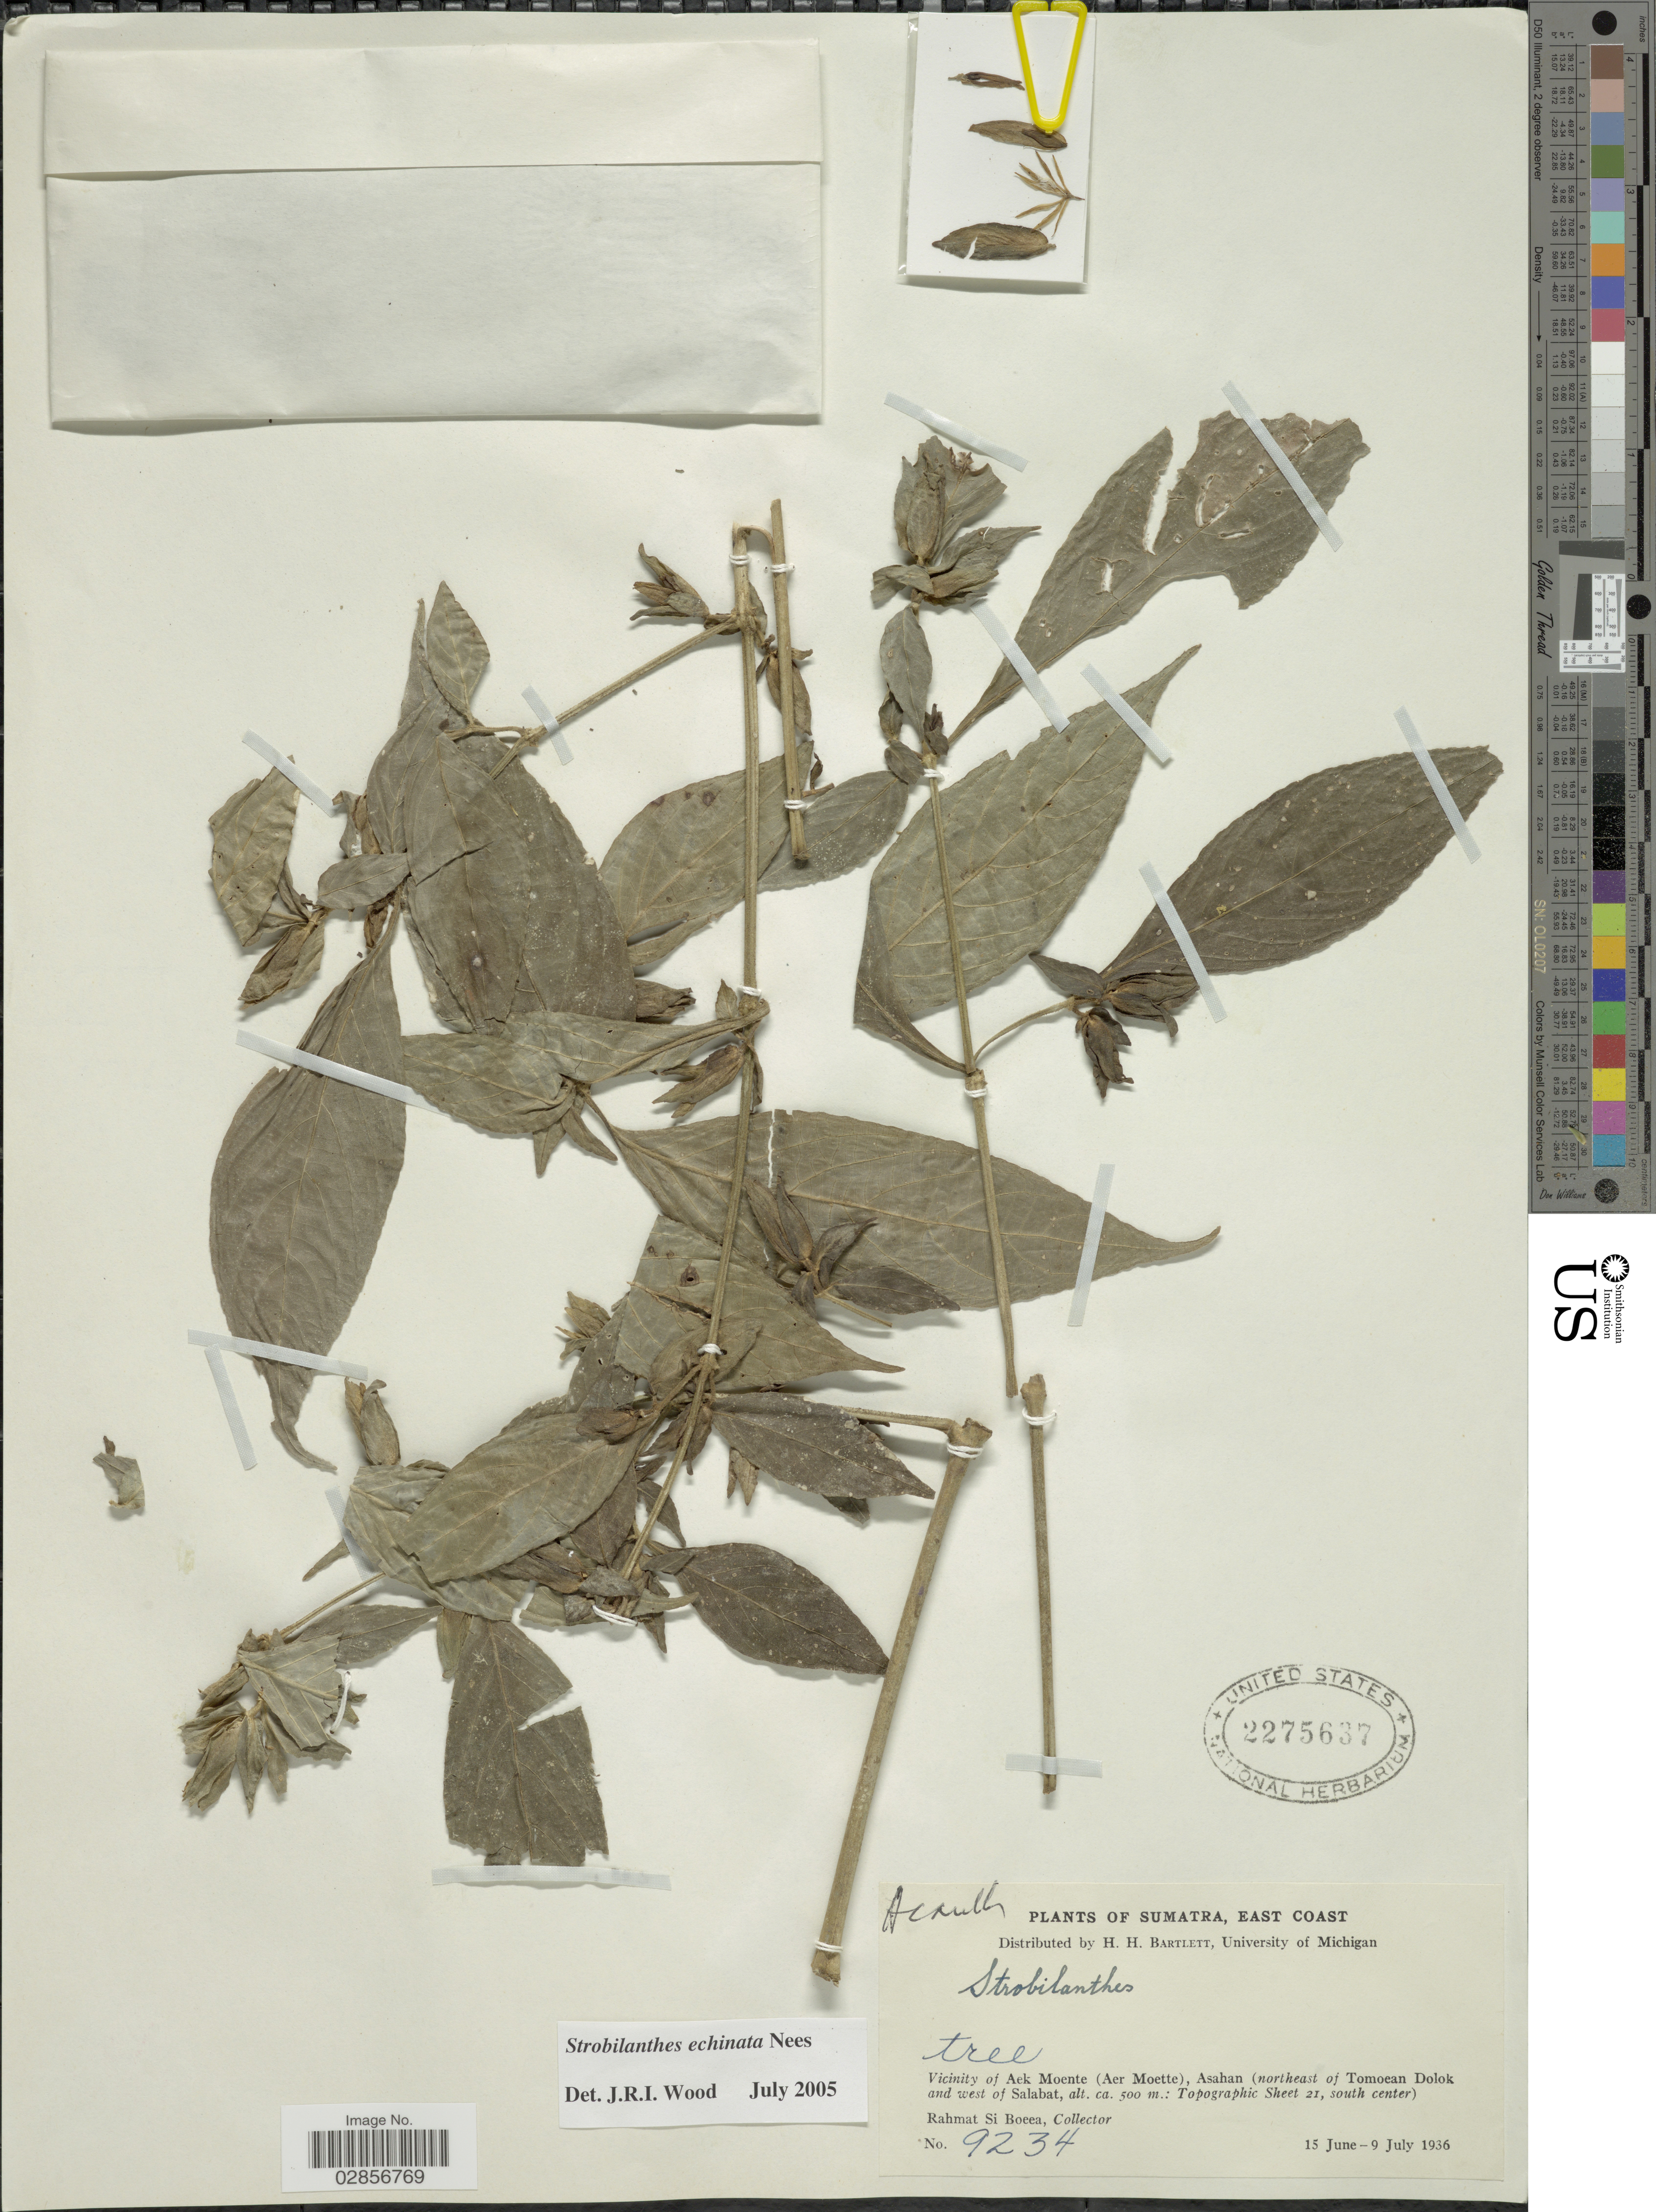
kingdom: Plantae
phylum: Tracheophyta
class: Magnoliopsida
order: Lamiales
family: Acanthaceae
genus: Strobilanthes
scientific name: Strobilanthes echinata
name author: Nees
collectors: Rahmat Si Boeea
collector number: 9234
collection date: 1936-06-15/1936-07-09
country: Indonesia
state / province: Sumatra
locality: East Coast. Vicinity of Aek Moente (Aer Moette), Asahan (northeast of Tomoean Dolok and west of Salabat, Topographic Sheet 21, south center).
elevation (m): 500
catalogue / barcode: US 2275637